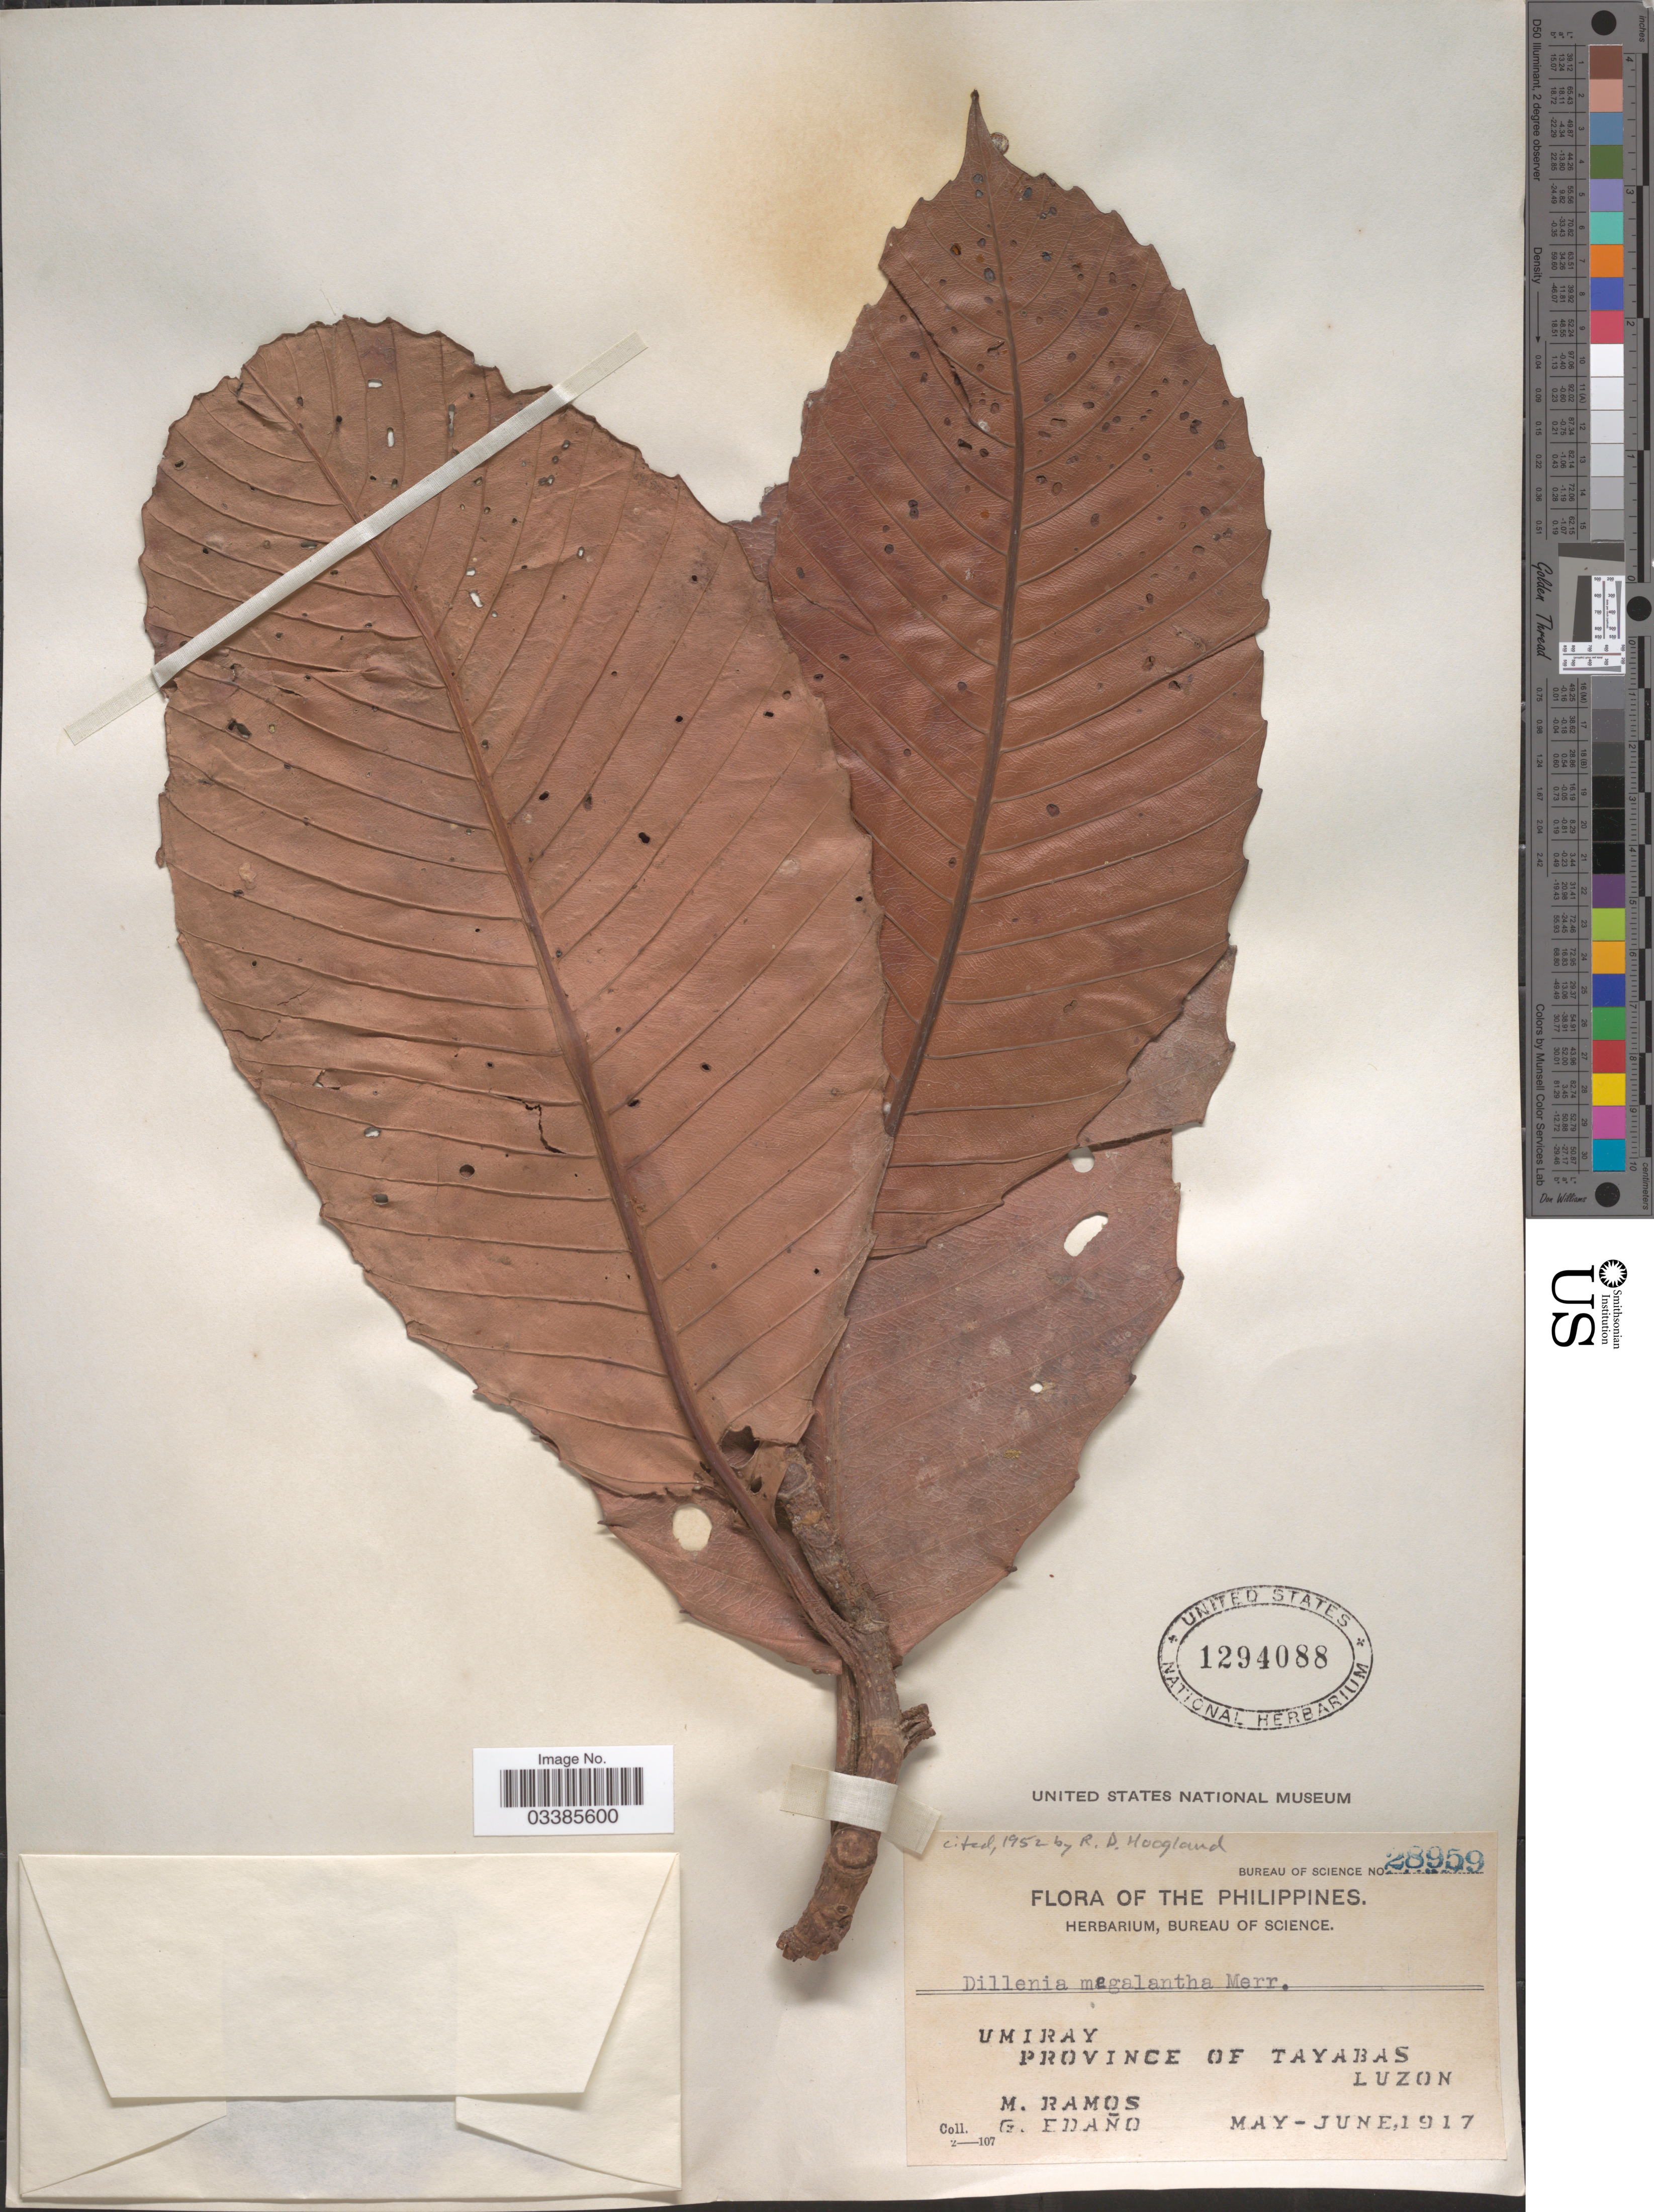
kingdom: Plantae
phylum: Tracheophyta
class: Magnoliopsida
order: Dilleniales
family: Dilleniaceae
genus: Dillenia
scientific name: Dillenia megalantha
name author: Merr.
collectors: M. Ramos & G. Edaño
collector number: Bureau of Science 28959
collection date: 1917-05/1917-06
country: Philippines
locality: Umiray. Province of Tayabas. Luzon.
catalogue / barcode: US 1294088